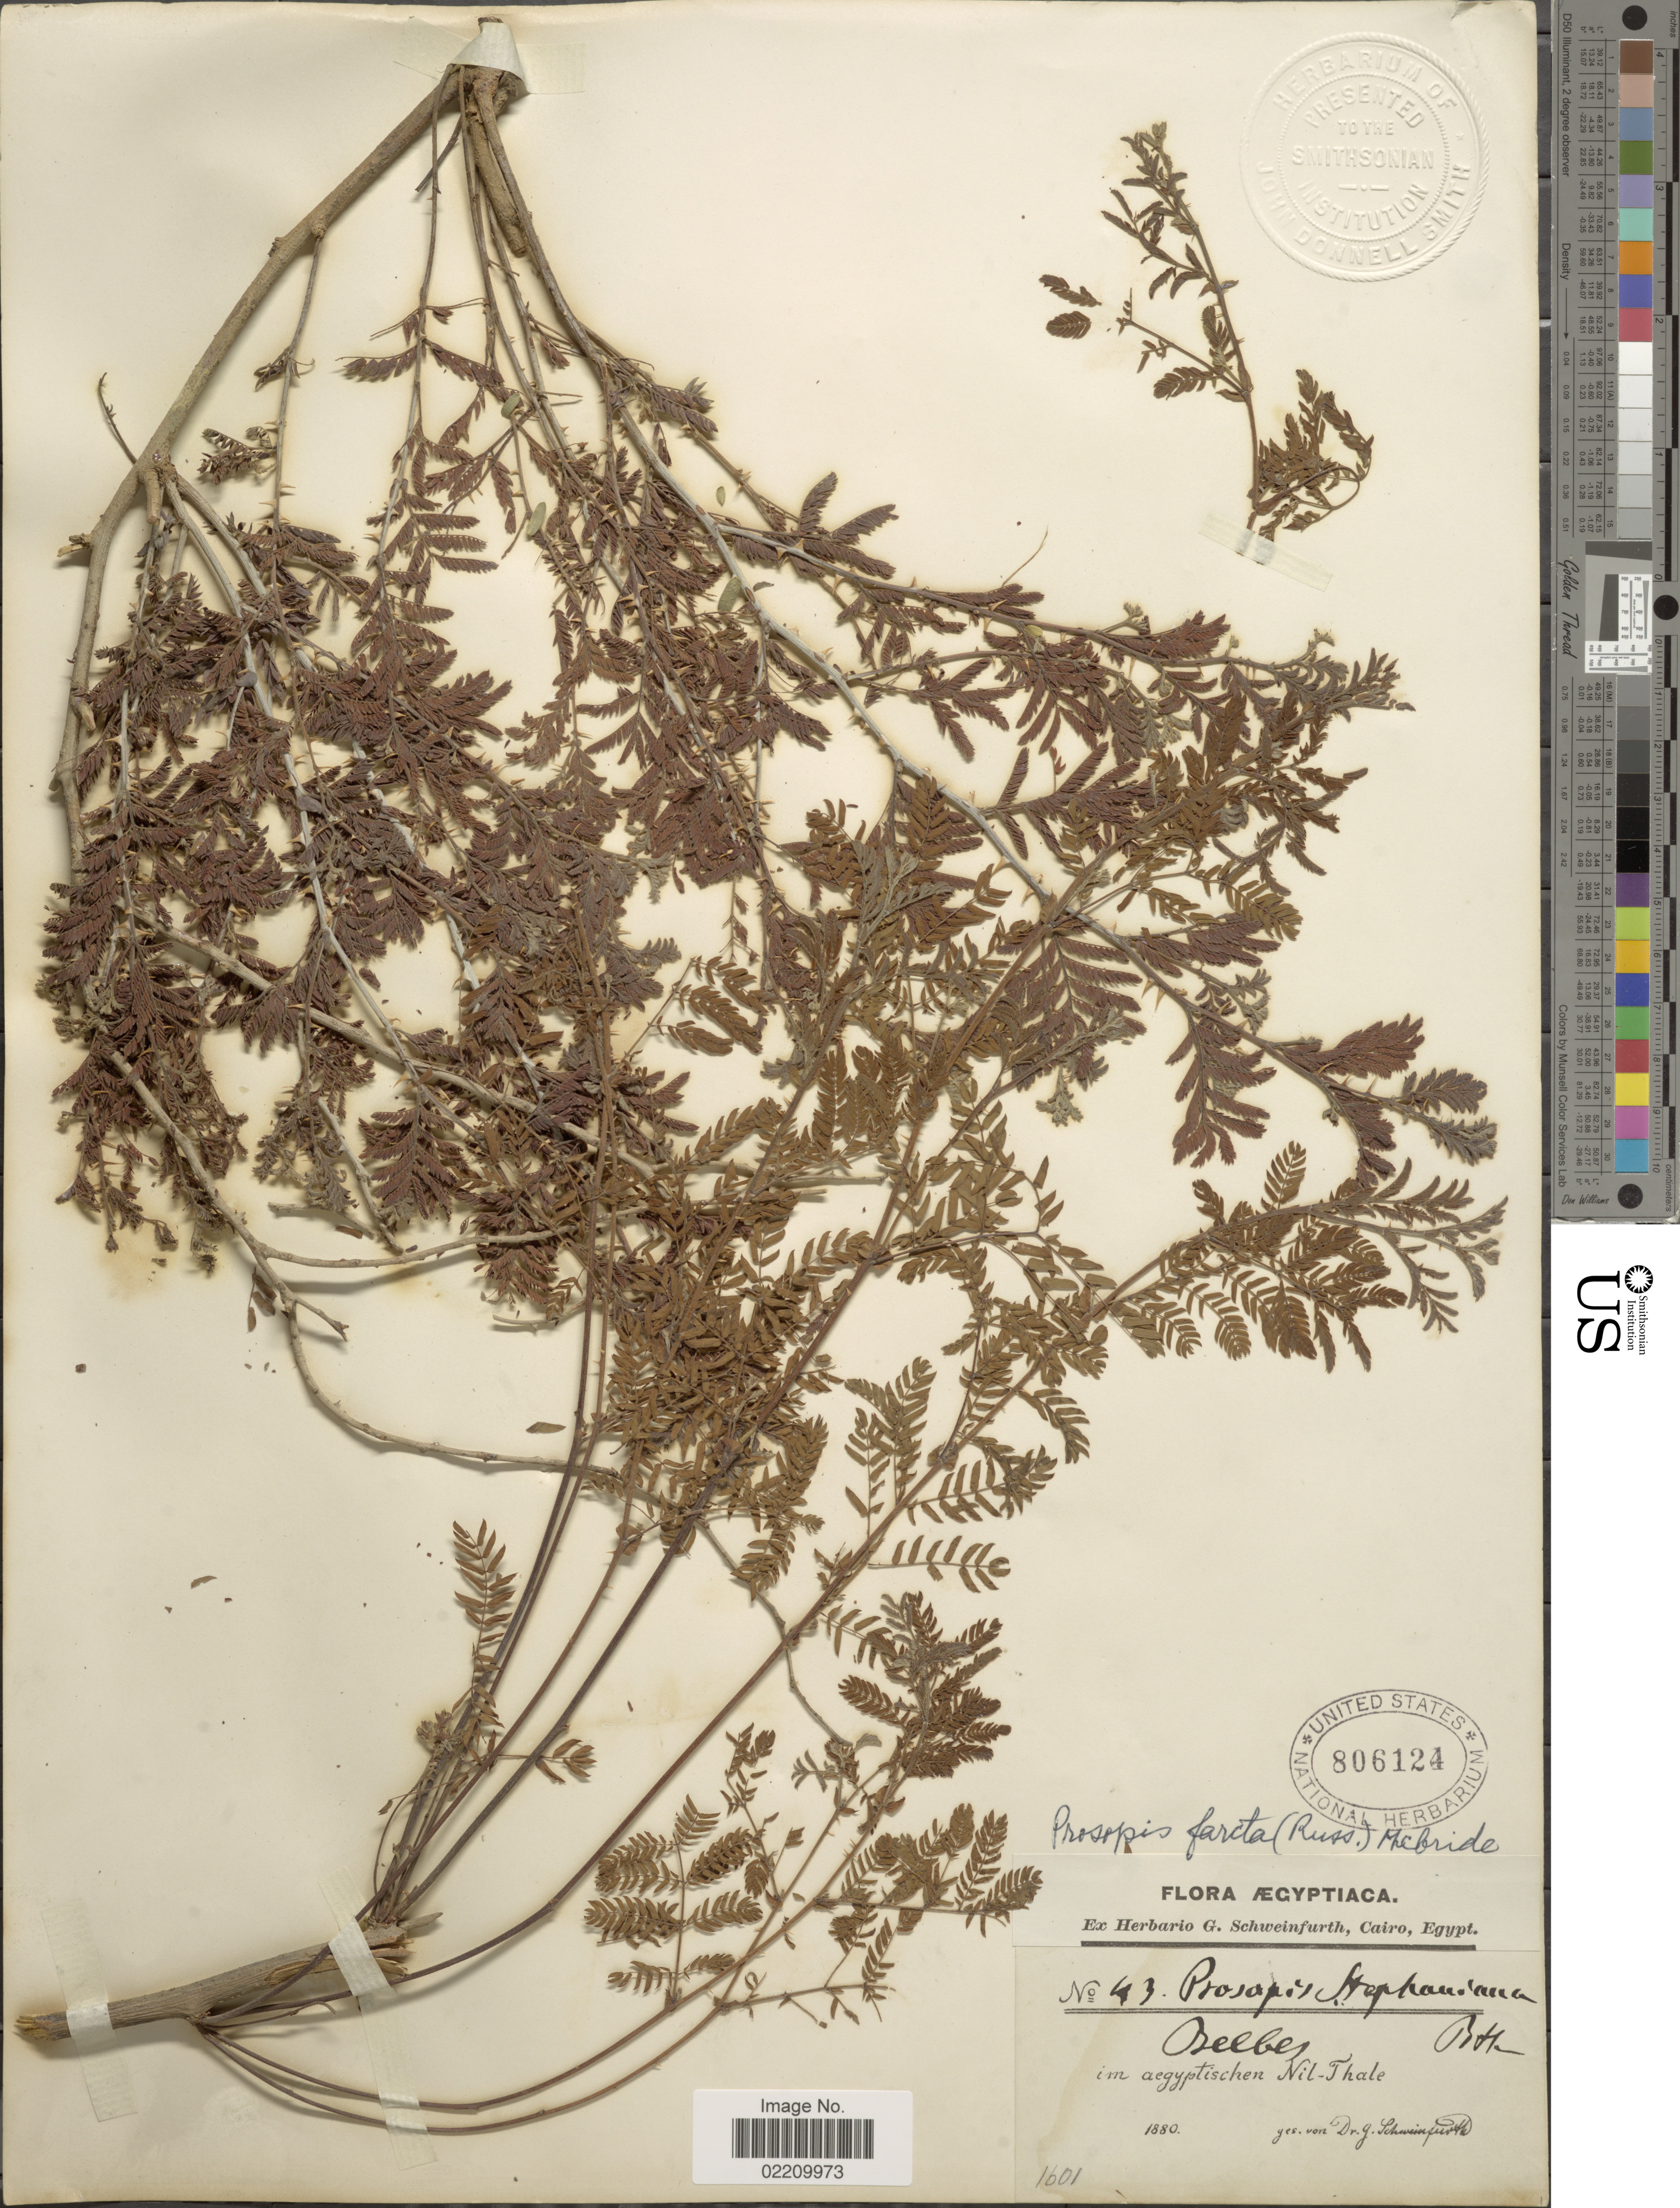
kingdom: Plantae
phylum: Tracheophyta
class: Magnoliopsida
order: Fabales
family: Fabaceae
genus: Prosopis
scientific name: Prosopis farcta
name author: (Banks & Sol.) J.F. Macbr.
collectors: G. A. Schweinfurth (herbarium)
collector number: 43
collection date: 1880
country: Egypt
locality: Im Aegyptischen Nil-Thale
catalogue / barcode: US 806124